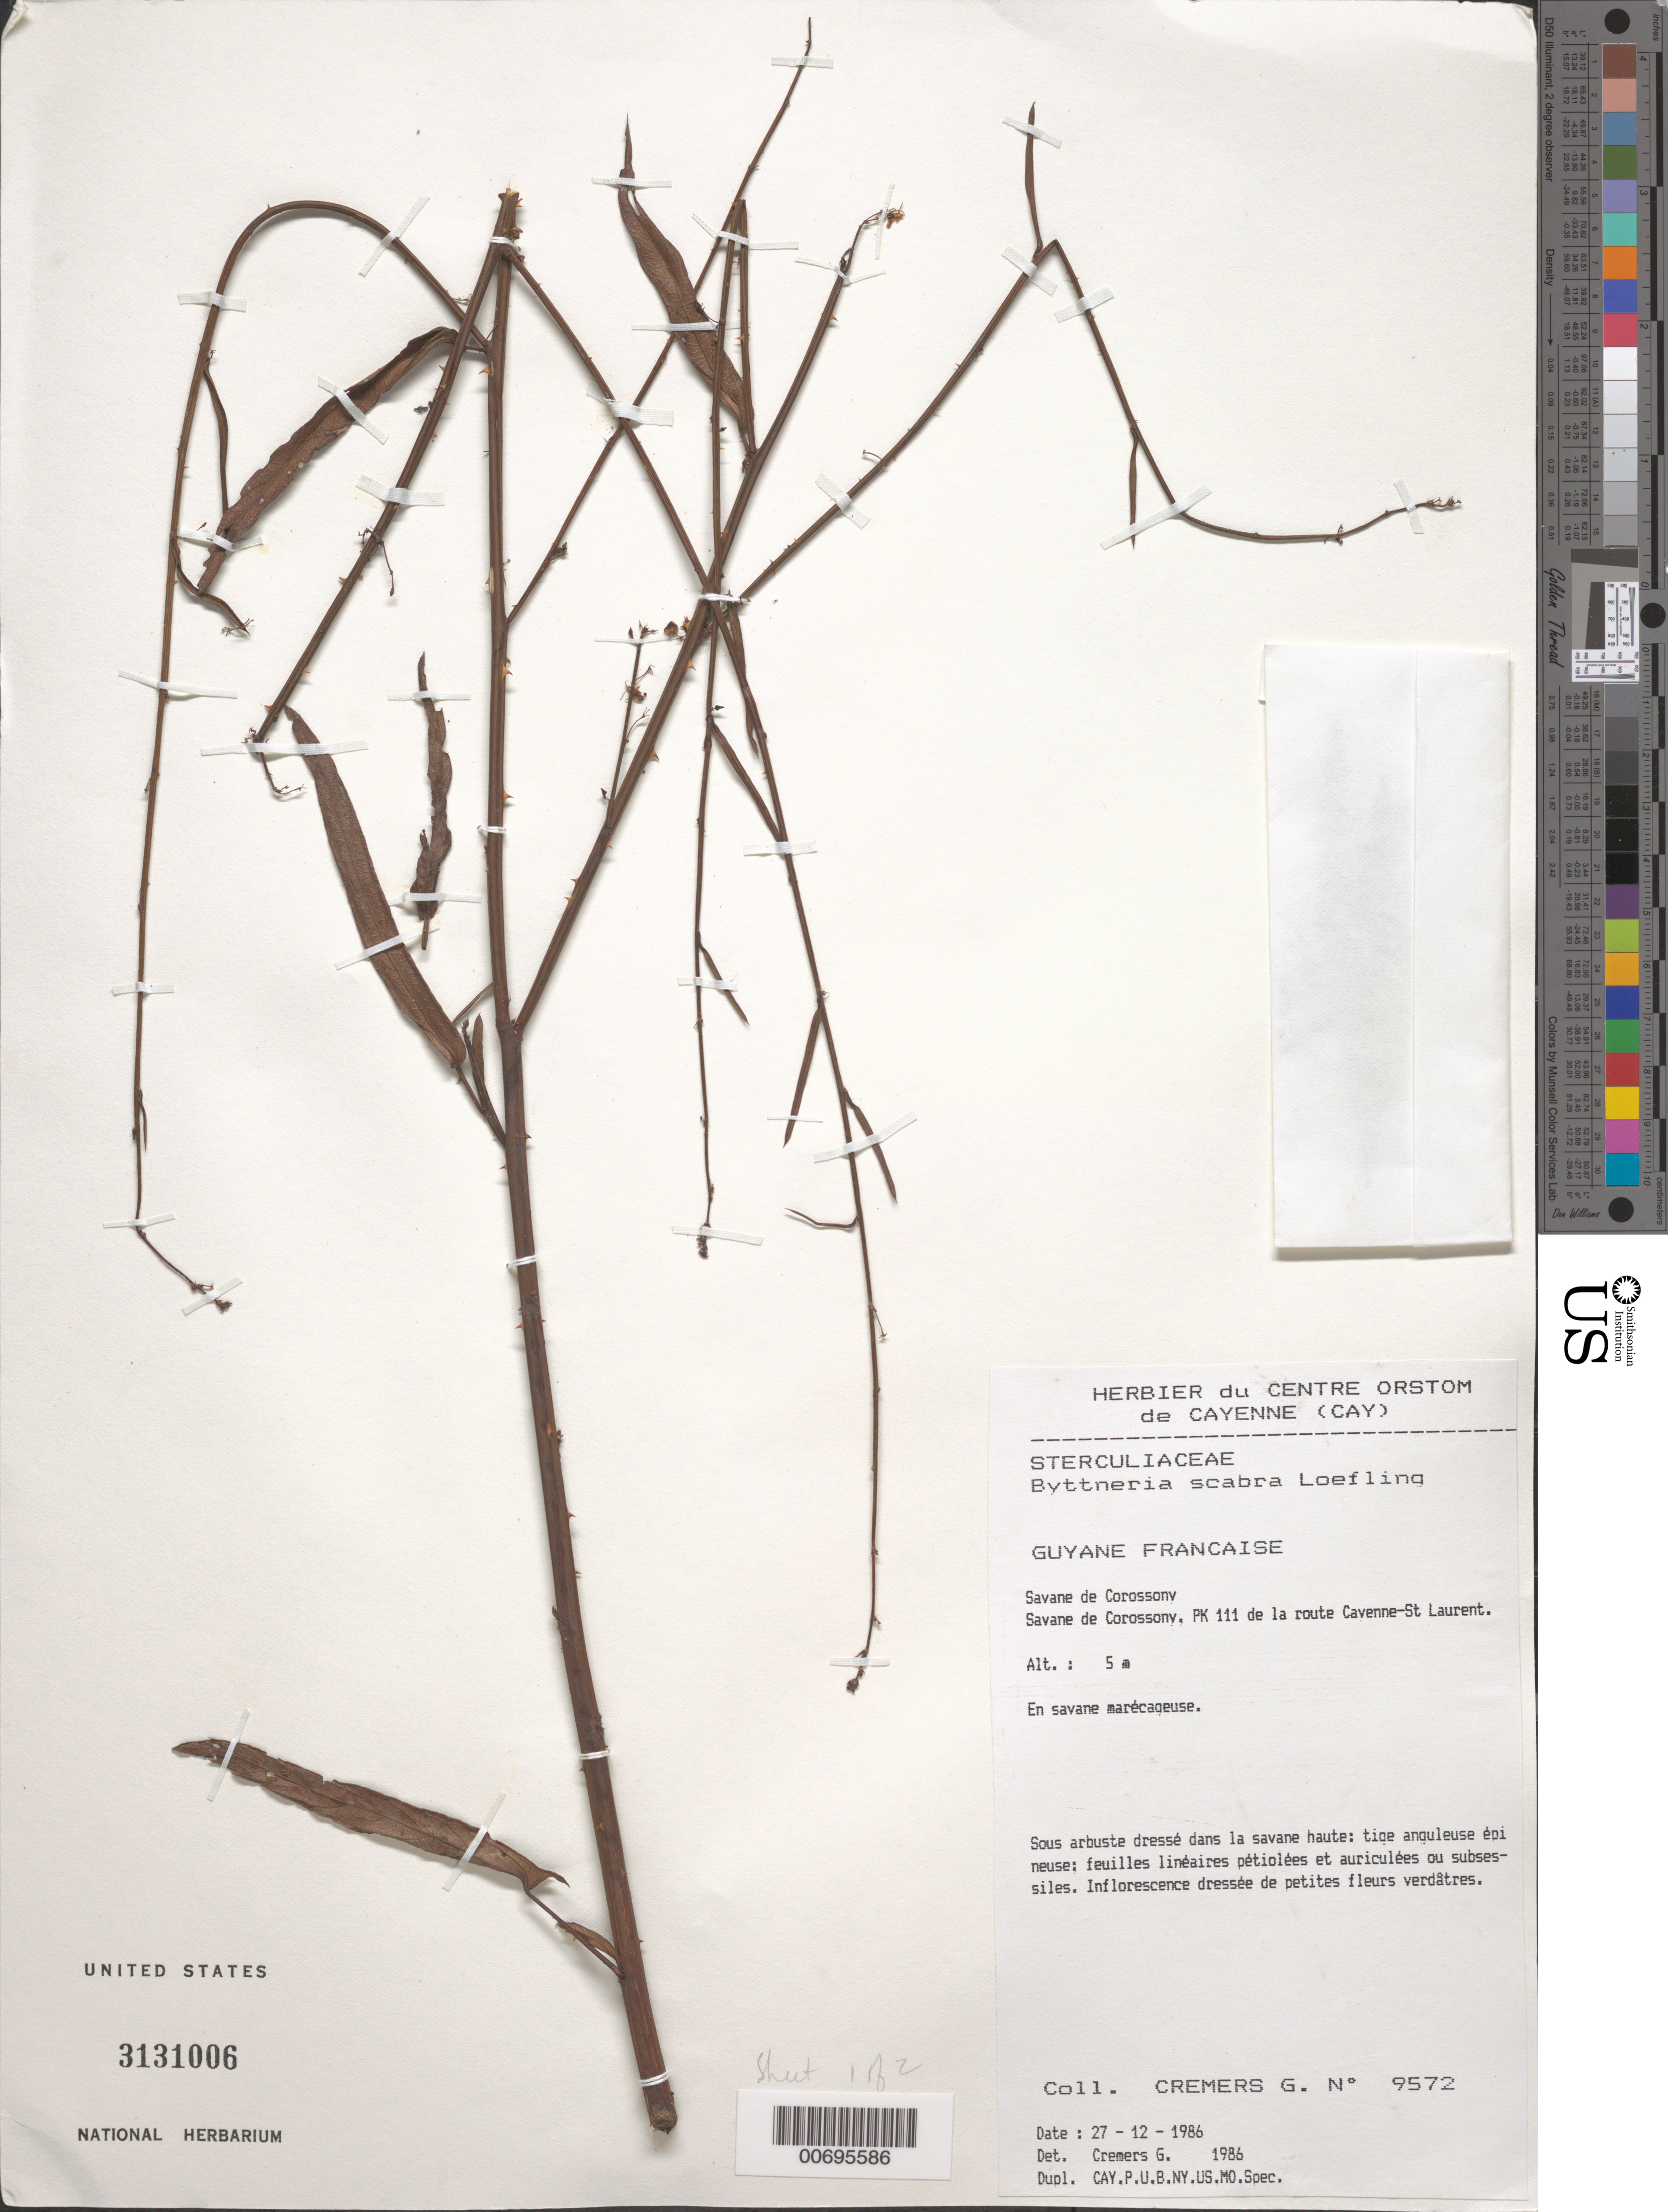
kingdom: Plantae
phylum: Tracheophyta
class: Magnoliopsida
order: Malvales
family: Malvaceae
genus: Byttneria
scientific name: Byttneria scabra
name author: L.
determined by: Cremers, Georges A.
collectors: G. Cremers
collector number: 9572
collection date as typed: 27-Dec-86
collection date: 1986-12-27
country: French Guiana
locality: Savane de Corossony, PK 111 de la route Cayenne-St. Laurent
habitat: High savanna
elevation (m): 5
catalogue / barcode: US 3131006